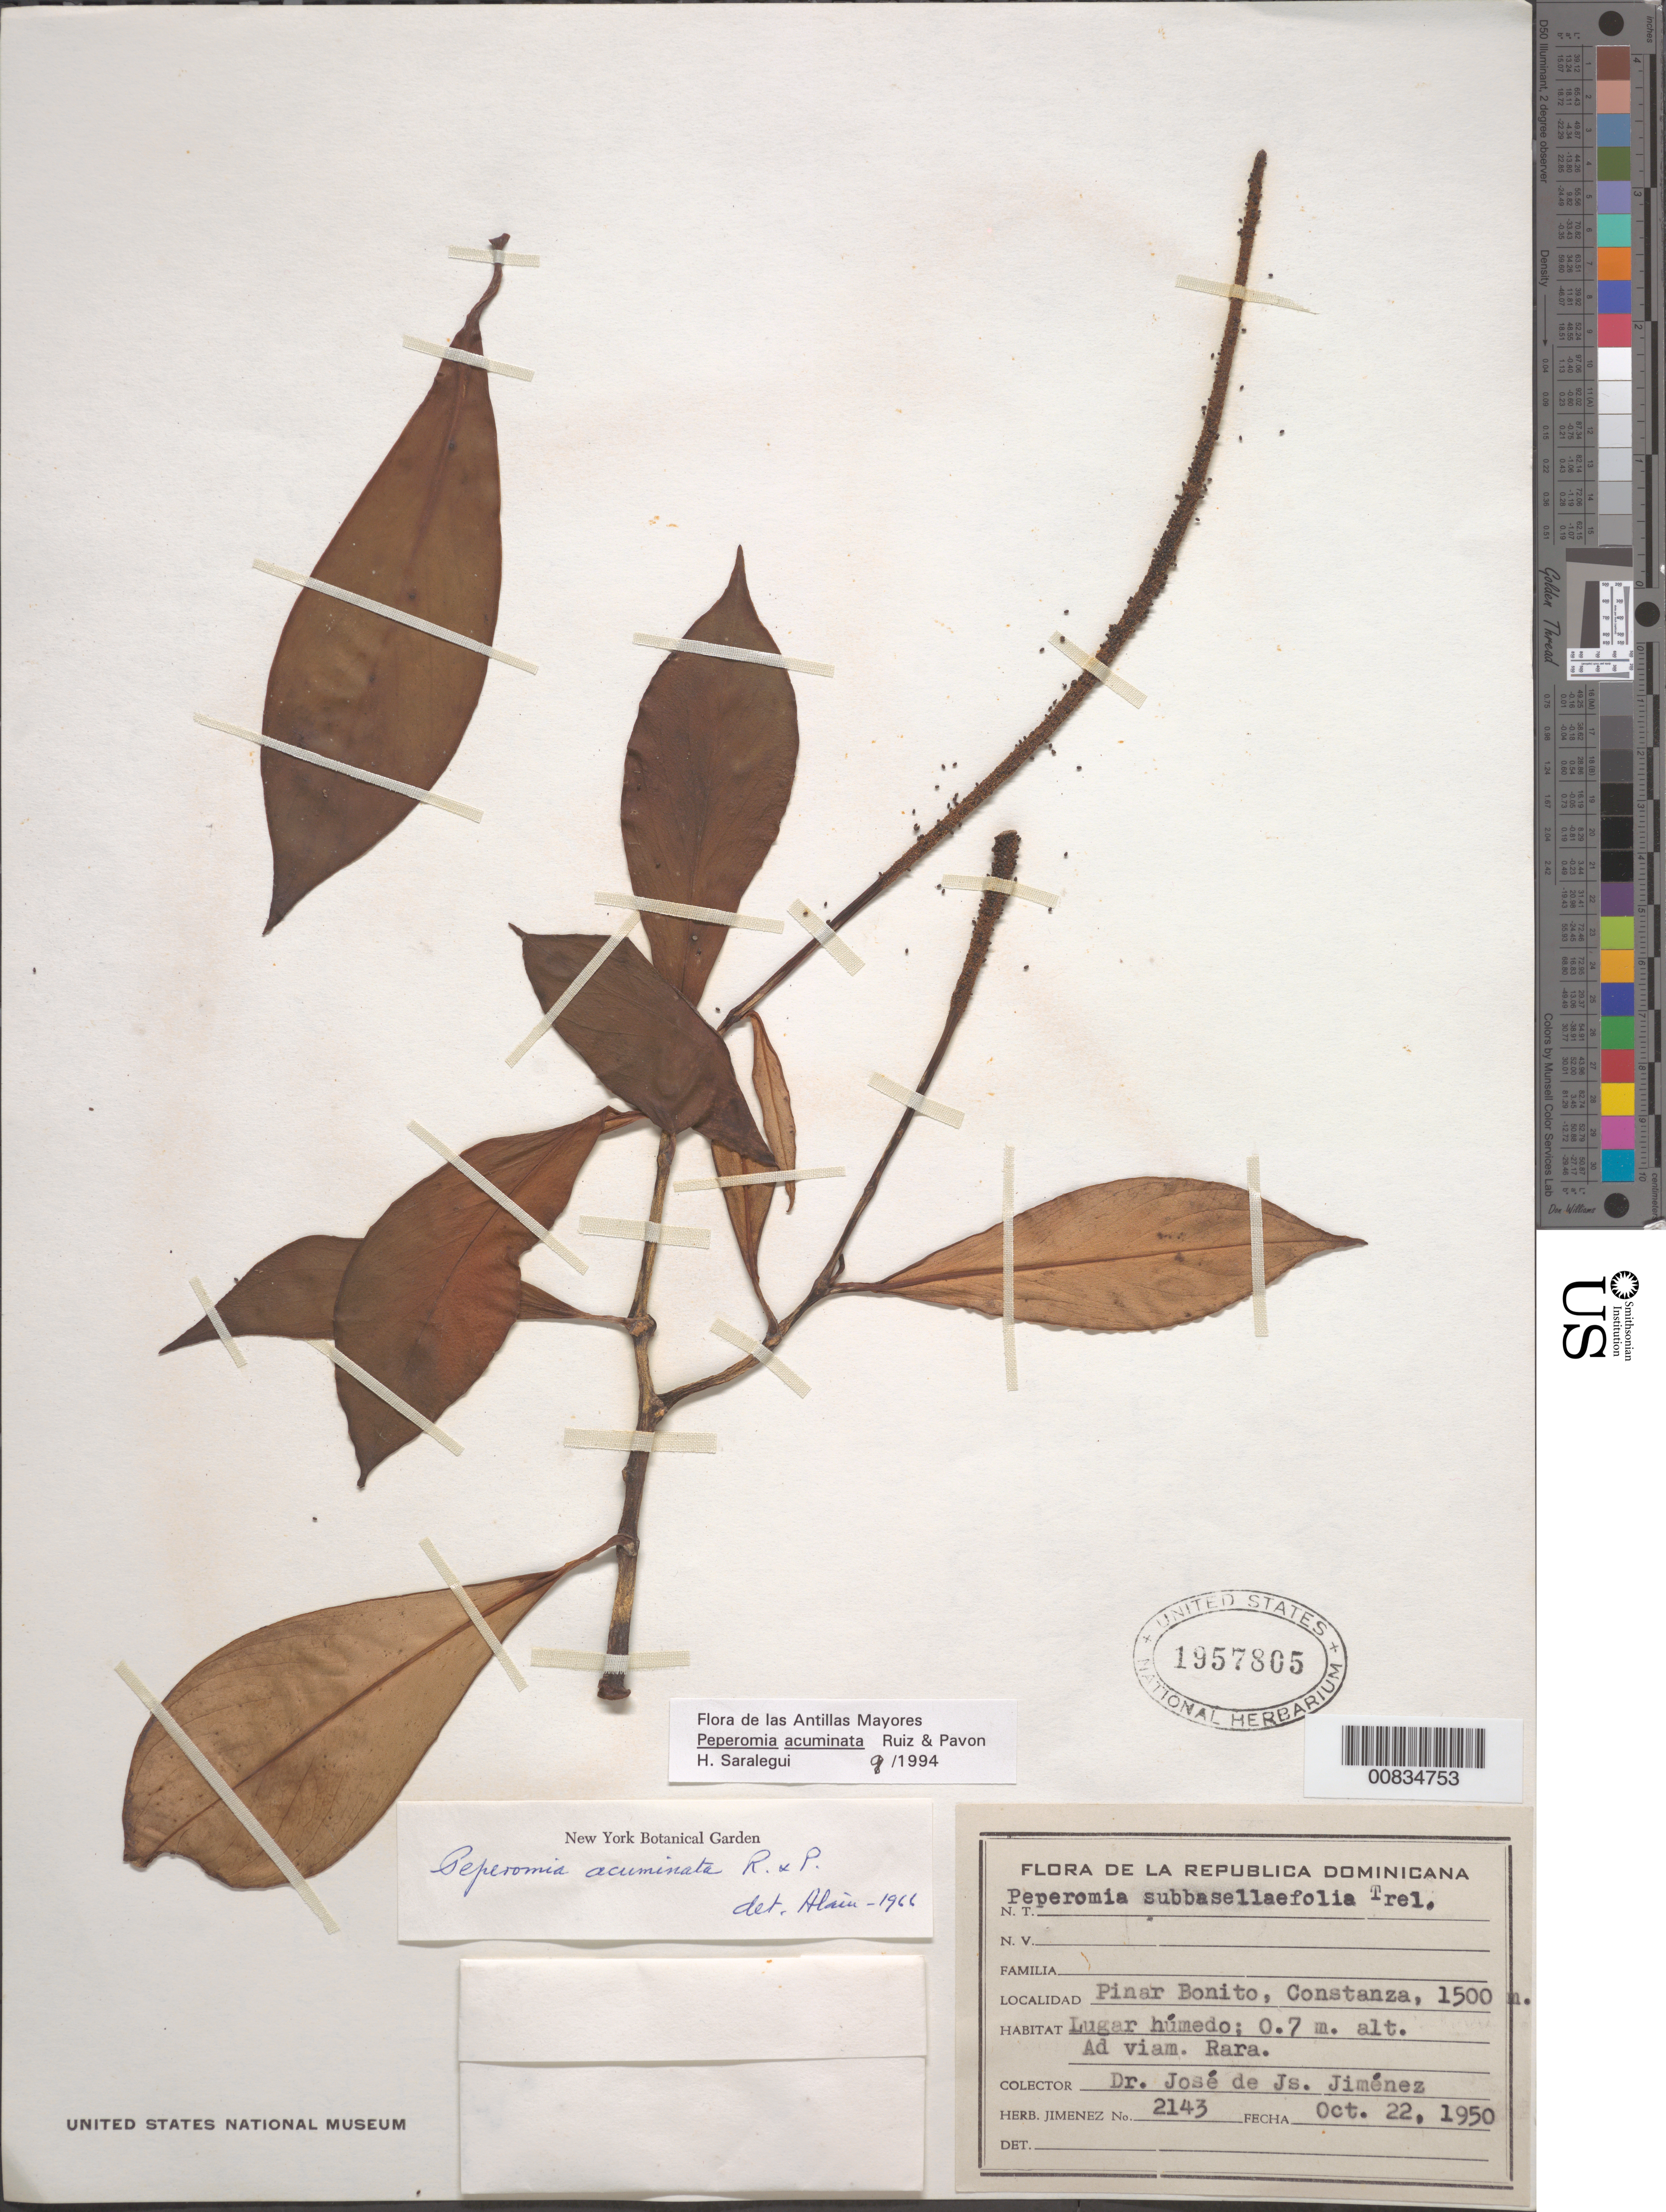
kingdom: Plantae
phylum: Tracheophyta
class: Magnoliopsida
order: Piperales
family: Piperaceae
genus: Peperomia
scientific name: Peperomia acuminata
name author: Ruiz & Pav.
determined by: Saralegui Boza, H., (HAJB), Jardin Botanico Nacional (Habana)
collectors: J. J. Jiménez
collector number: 2143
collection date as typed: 22 Oct 1950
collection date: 1950-10-22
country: Dominican Republic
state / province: La Vega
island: Hispaniola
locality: Pinar Bonito, Constanza.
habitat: Lugar húmedo.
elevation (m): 1500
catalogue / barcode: US 1957805